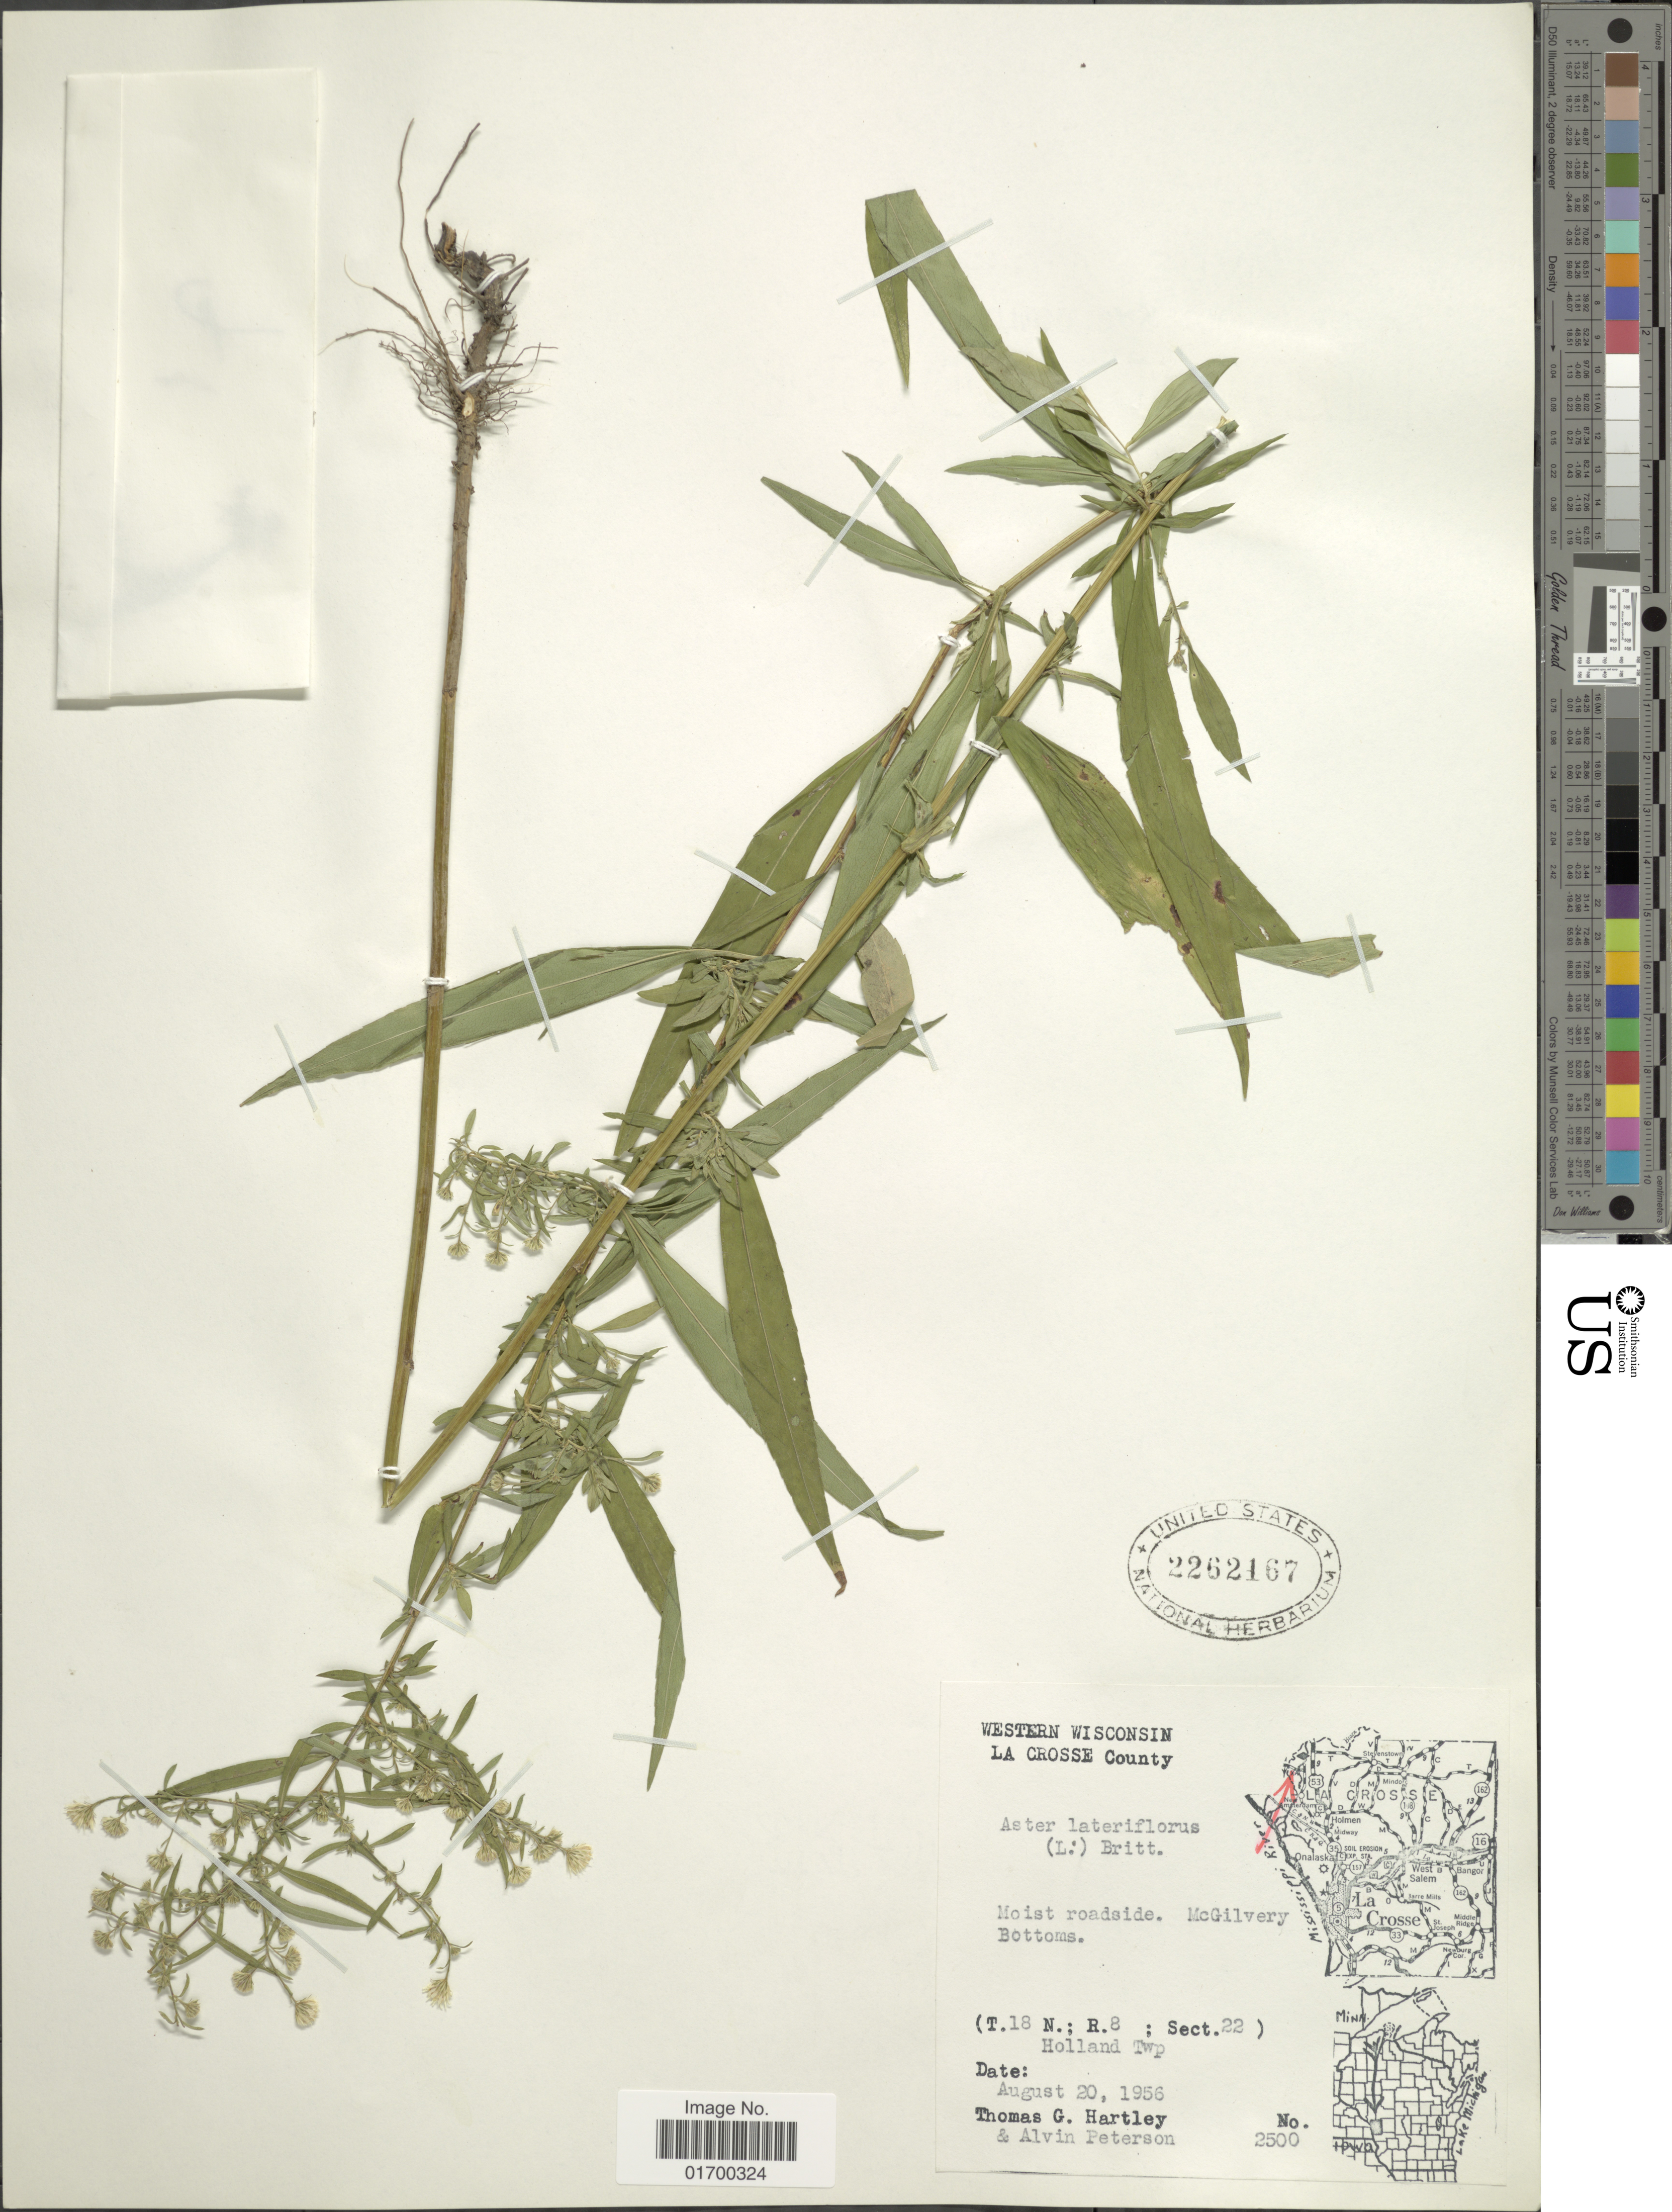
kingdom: Plantae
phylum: Tracheophyta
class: Magnoliopsida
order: Asterales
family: Asteraceae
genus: Symphyotrichum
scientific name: Symphyotrichum lateriflorum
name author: (L.) Á. Löve & D. Löve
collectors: T. G. Hartley & A. M. Peterson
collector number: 2500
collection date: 1956-08-20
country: United States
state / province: Wisconsin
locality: Western Wisconsin, La Crosse County, McGilvery Bottoms (T.18N: R.8 : Sect.22) Holland Twp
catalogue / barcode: US 2262167